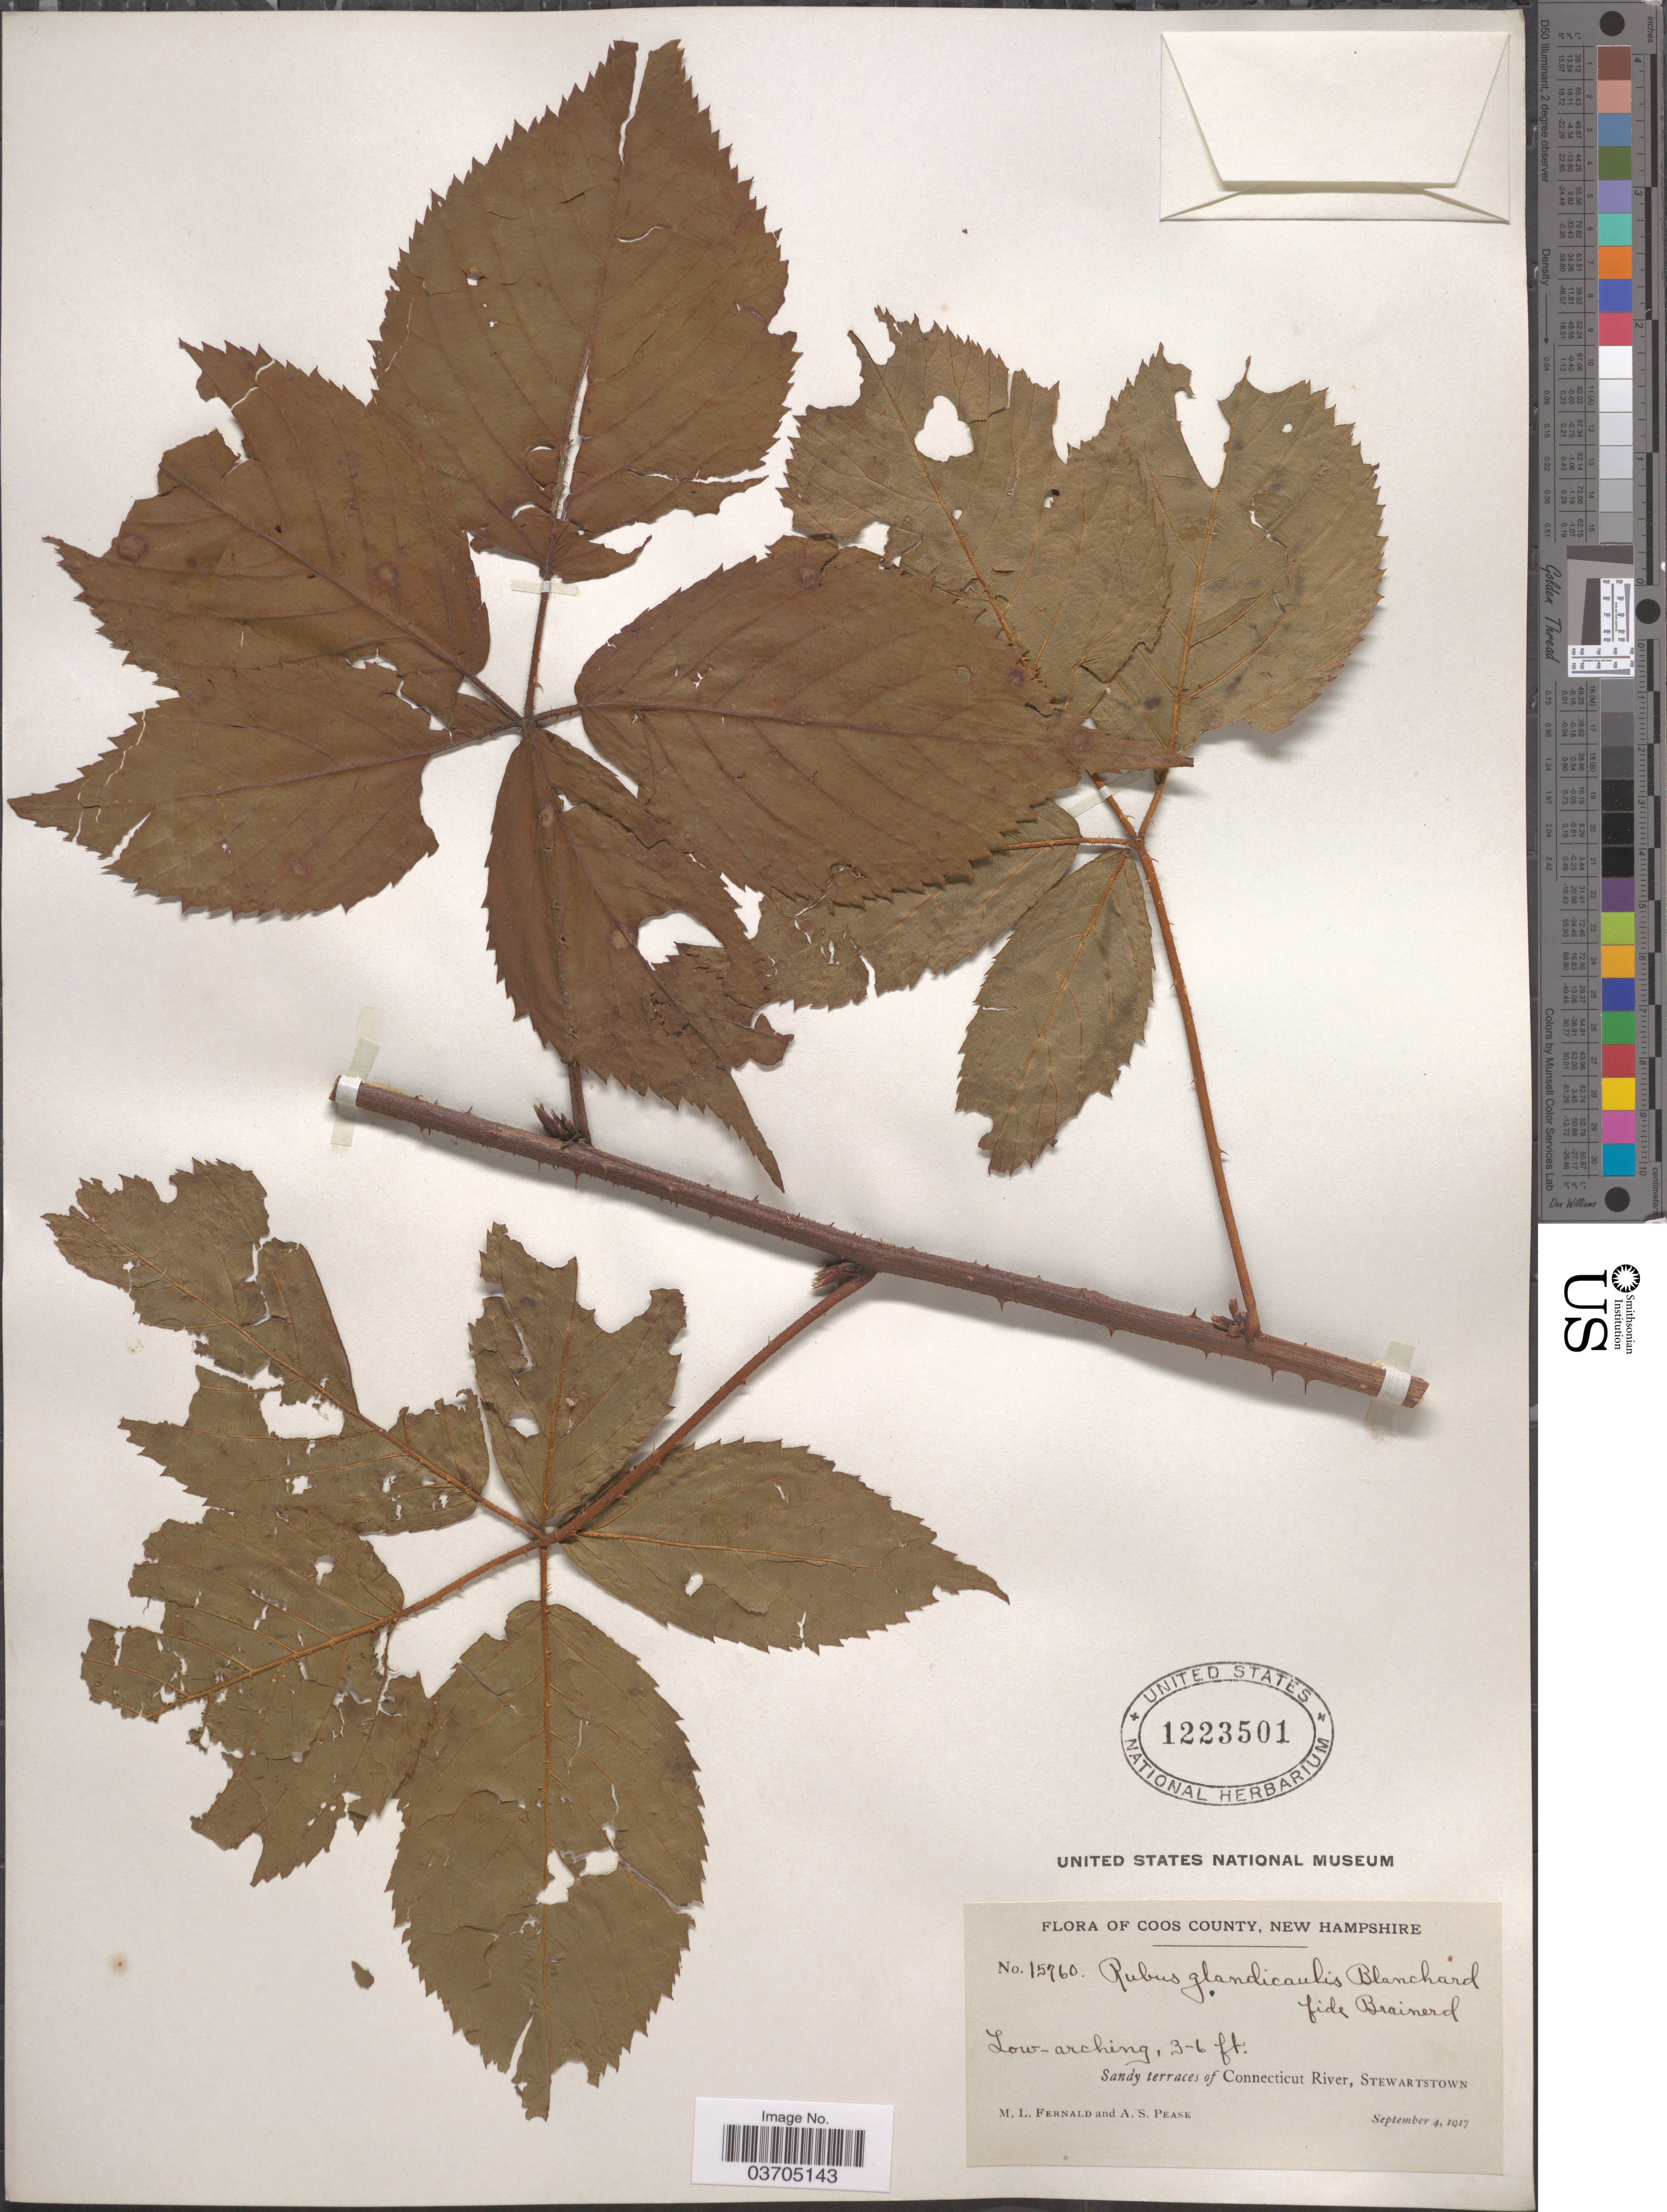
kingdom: Plantae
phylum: Tracheophyta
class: Magnoliopsida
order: Rosales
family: Rosaceae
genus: Rubus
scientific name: Rubus glandicaulis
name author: Blanch.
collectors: M. L. Fernald & A. S. Pease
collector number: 15760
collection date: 1917-09-04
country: United States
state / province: New Hampshire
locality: Coos County. Connecticut River, Stewartstown.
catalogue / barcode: US 1223501